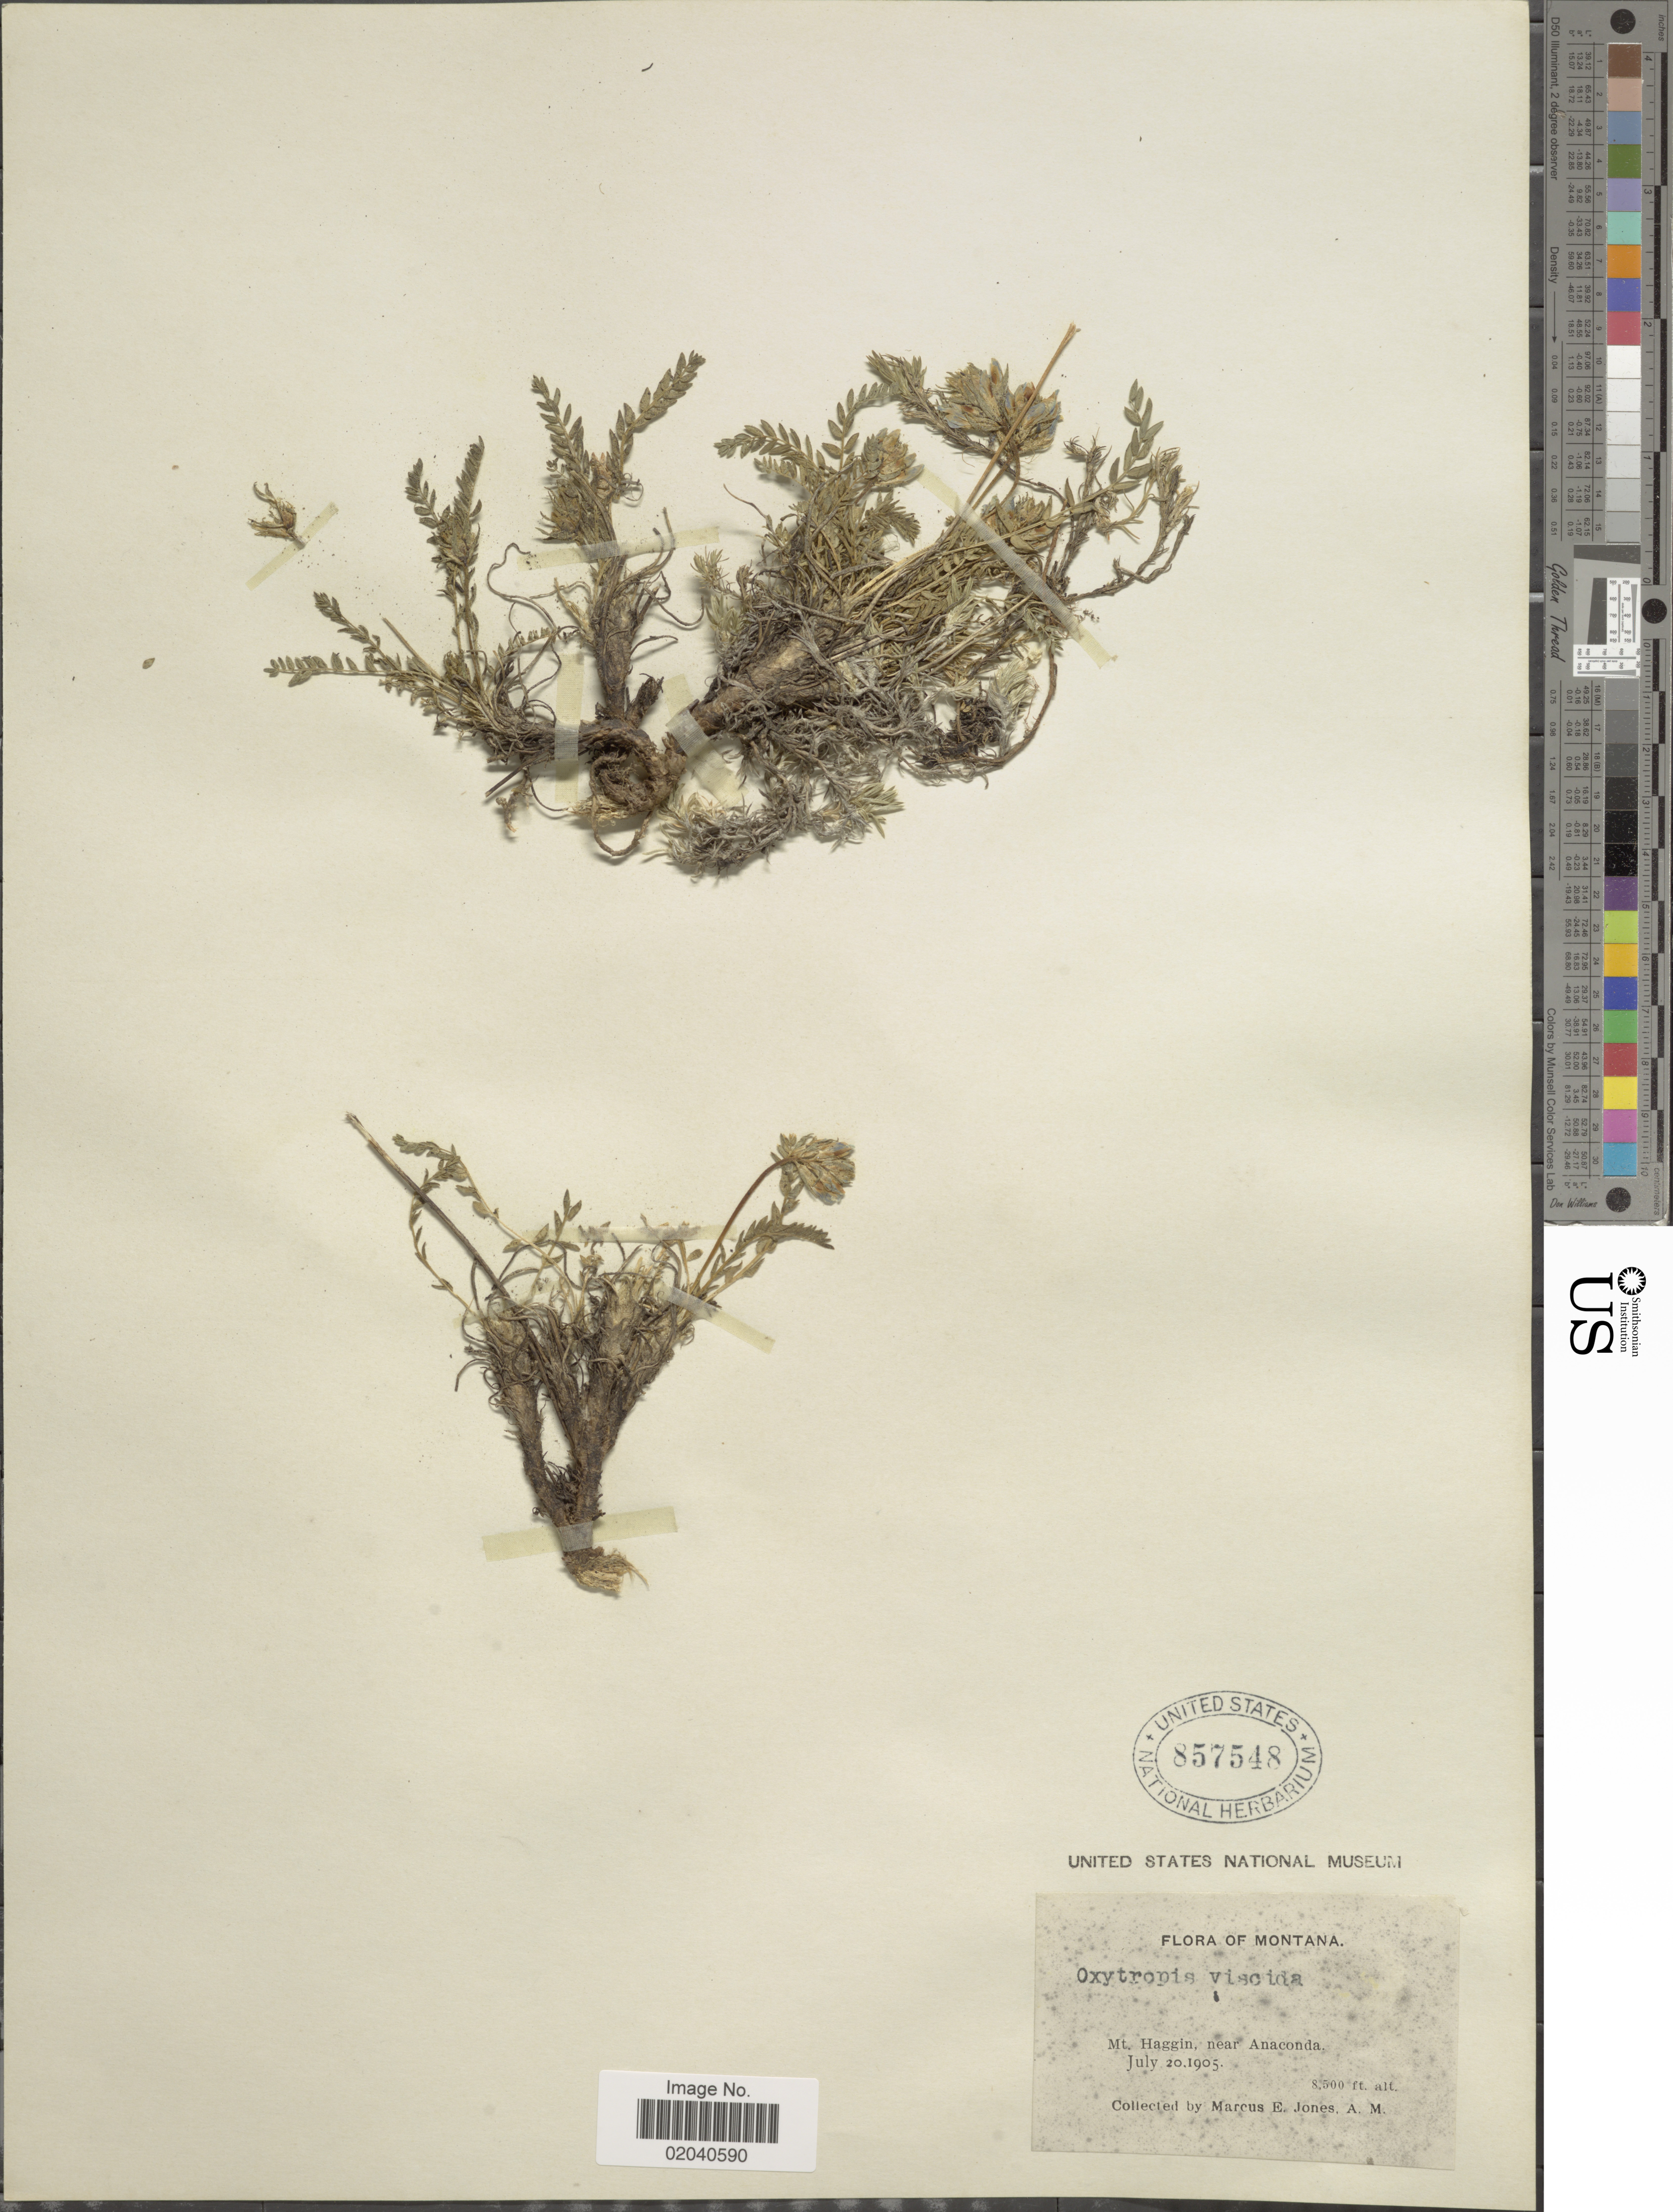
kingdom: Plantae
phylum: Tracheophyta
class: Magnoliopsida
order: Fabales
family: Fabaceae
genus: Oxytropis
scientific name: Oxytropis viscida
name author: Nutt.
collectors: M. E. Jones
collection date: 1905-07-20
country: United States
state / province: Montana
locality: Mt. Haggin, near Anaconda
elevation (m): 2591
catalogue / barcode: US 857548